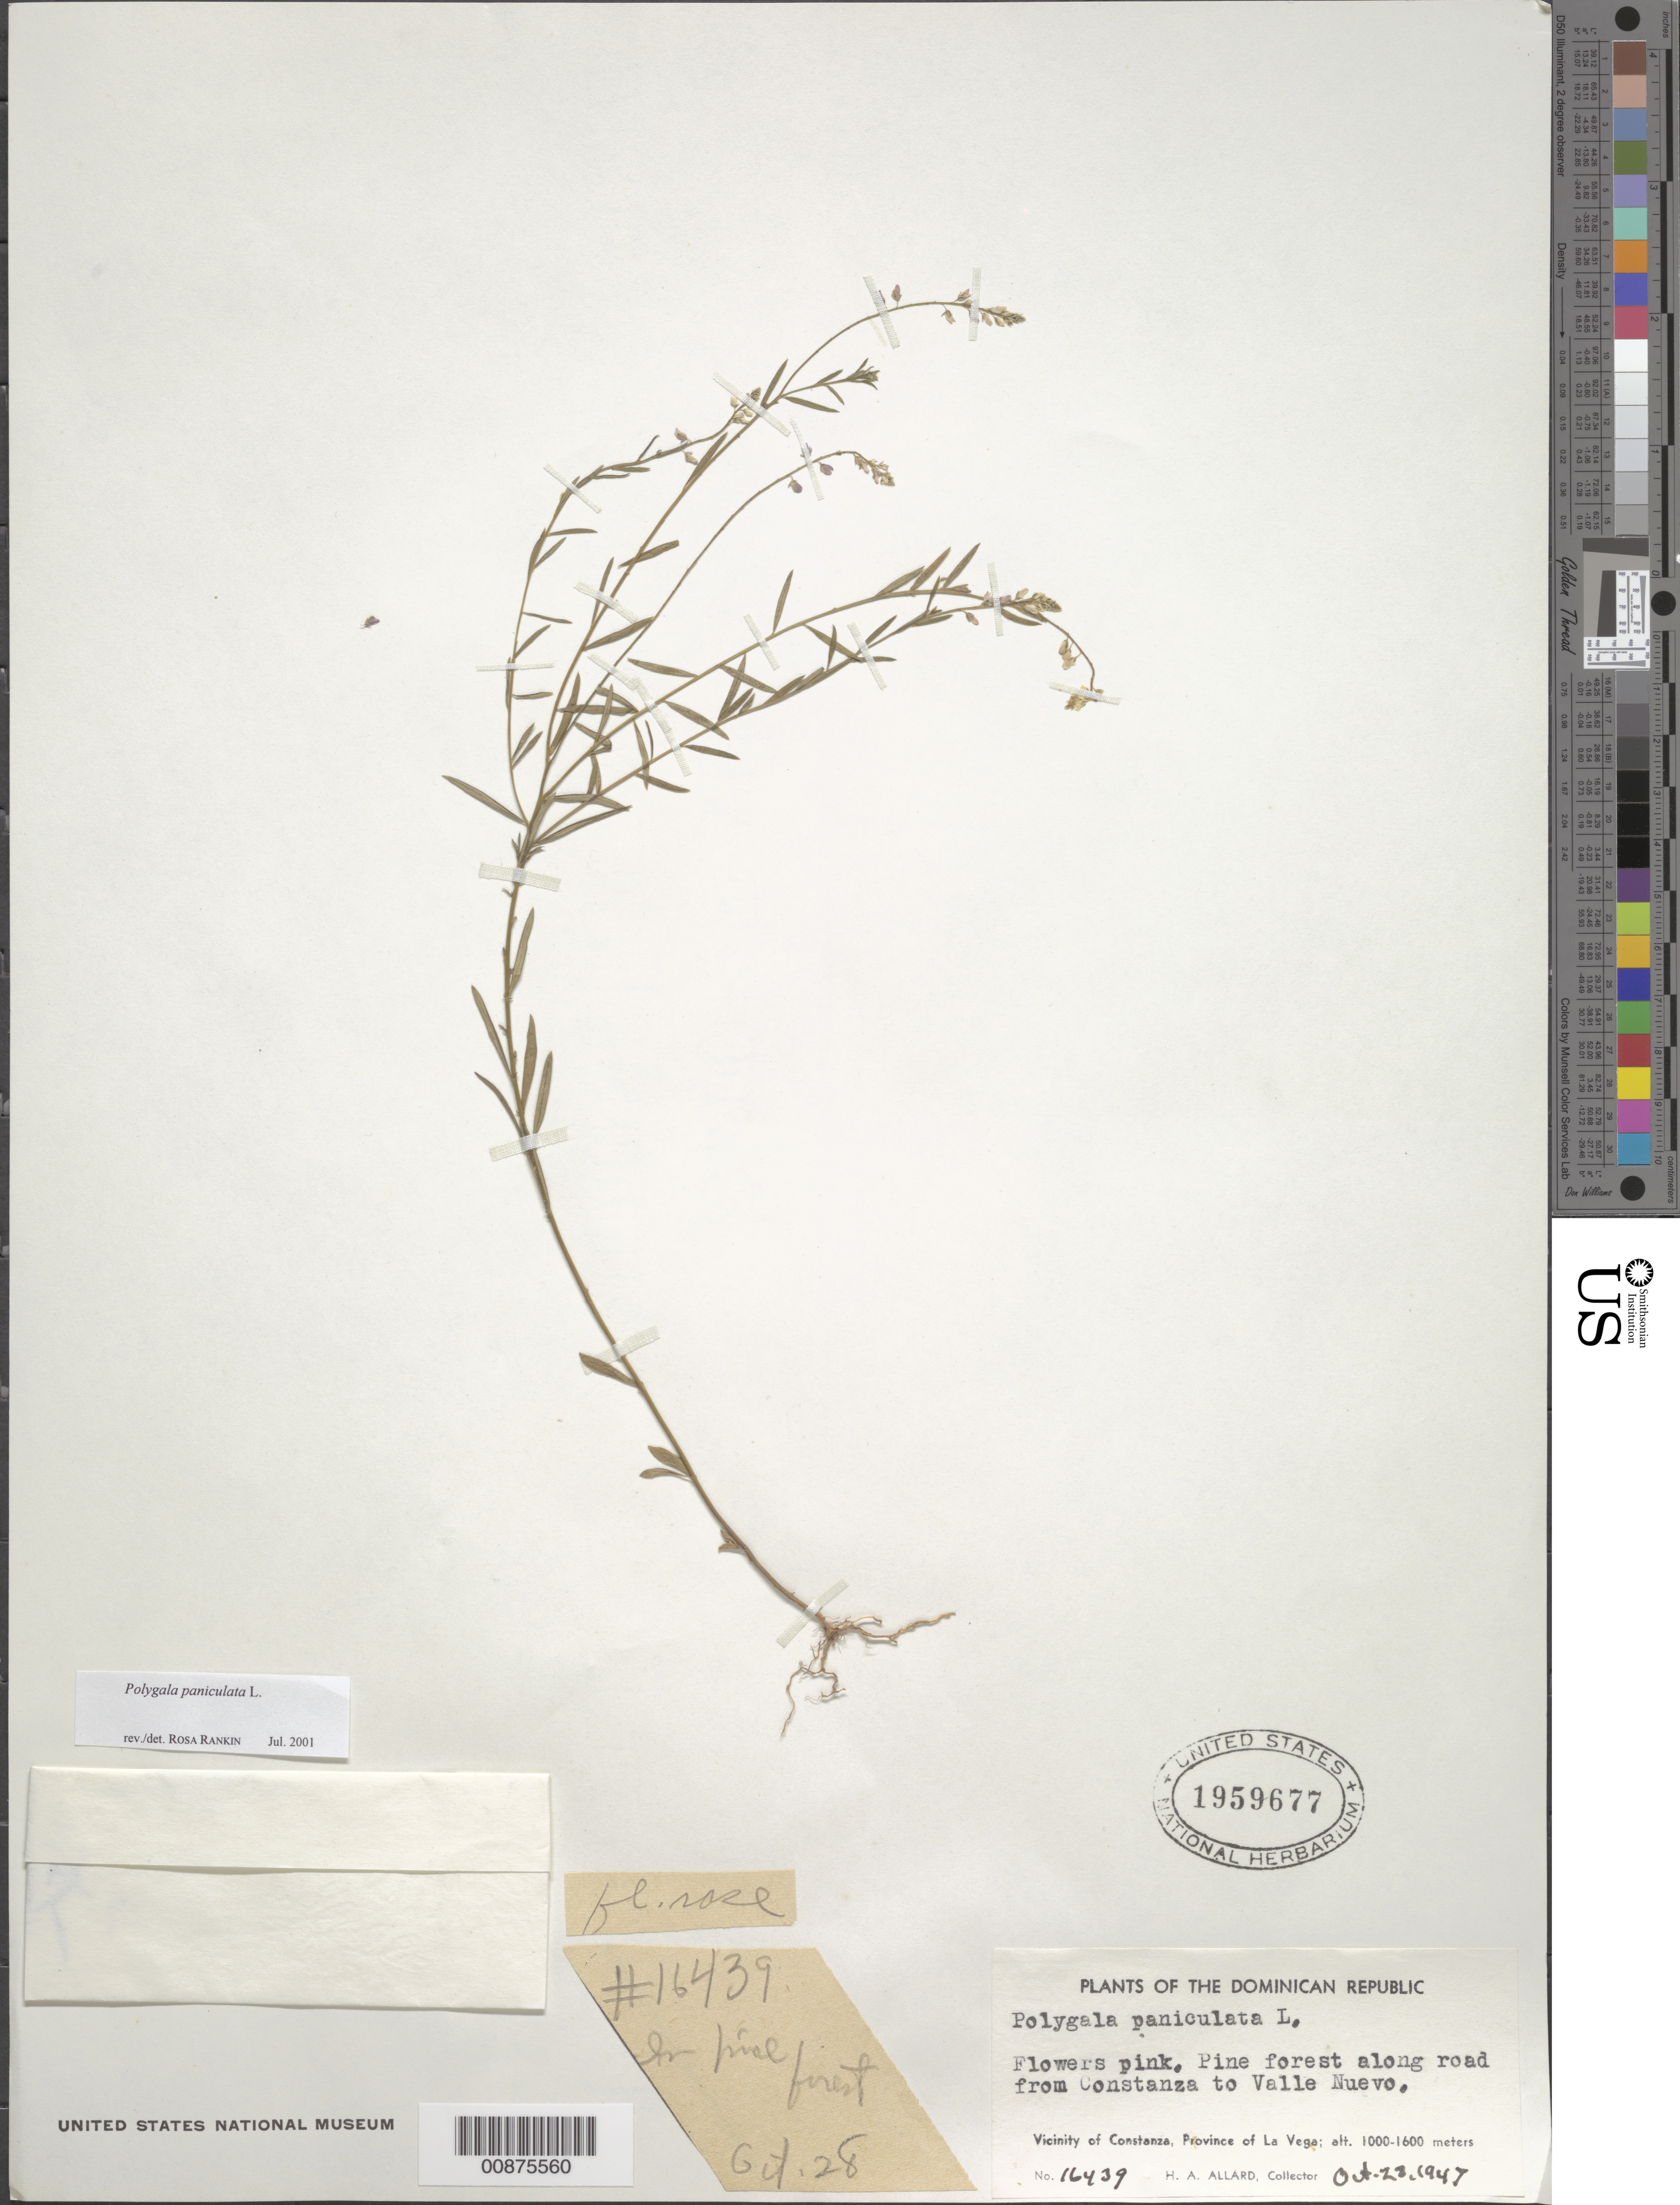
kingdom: Plantae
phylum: Tracheophyta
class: Magnoliopsida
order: Fabales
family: Polygalaceae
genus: Polygala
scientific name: Polygala paniculata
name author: L.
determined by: Rankin Rodriguez, Rosa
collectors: H. A. Allard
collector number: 16439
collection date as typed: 23 Oct 1947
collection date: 1947-10-23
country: Dominican Republic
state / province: La Vega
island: Hispaniola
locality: Vicinity of Constanza, along road from Constanza to Valle Nuevo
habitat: Pine forest along road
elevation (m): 1000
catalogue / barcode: US 1959677